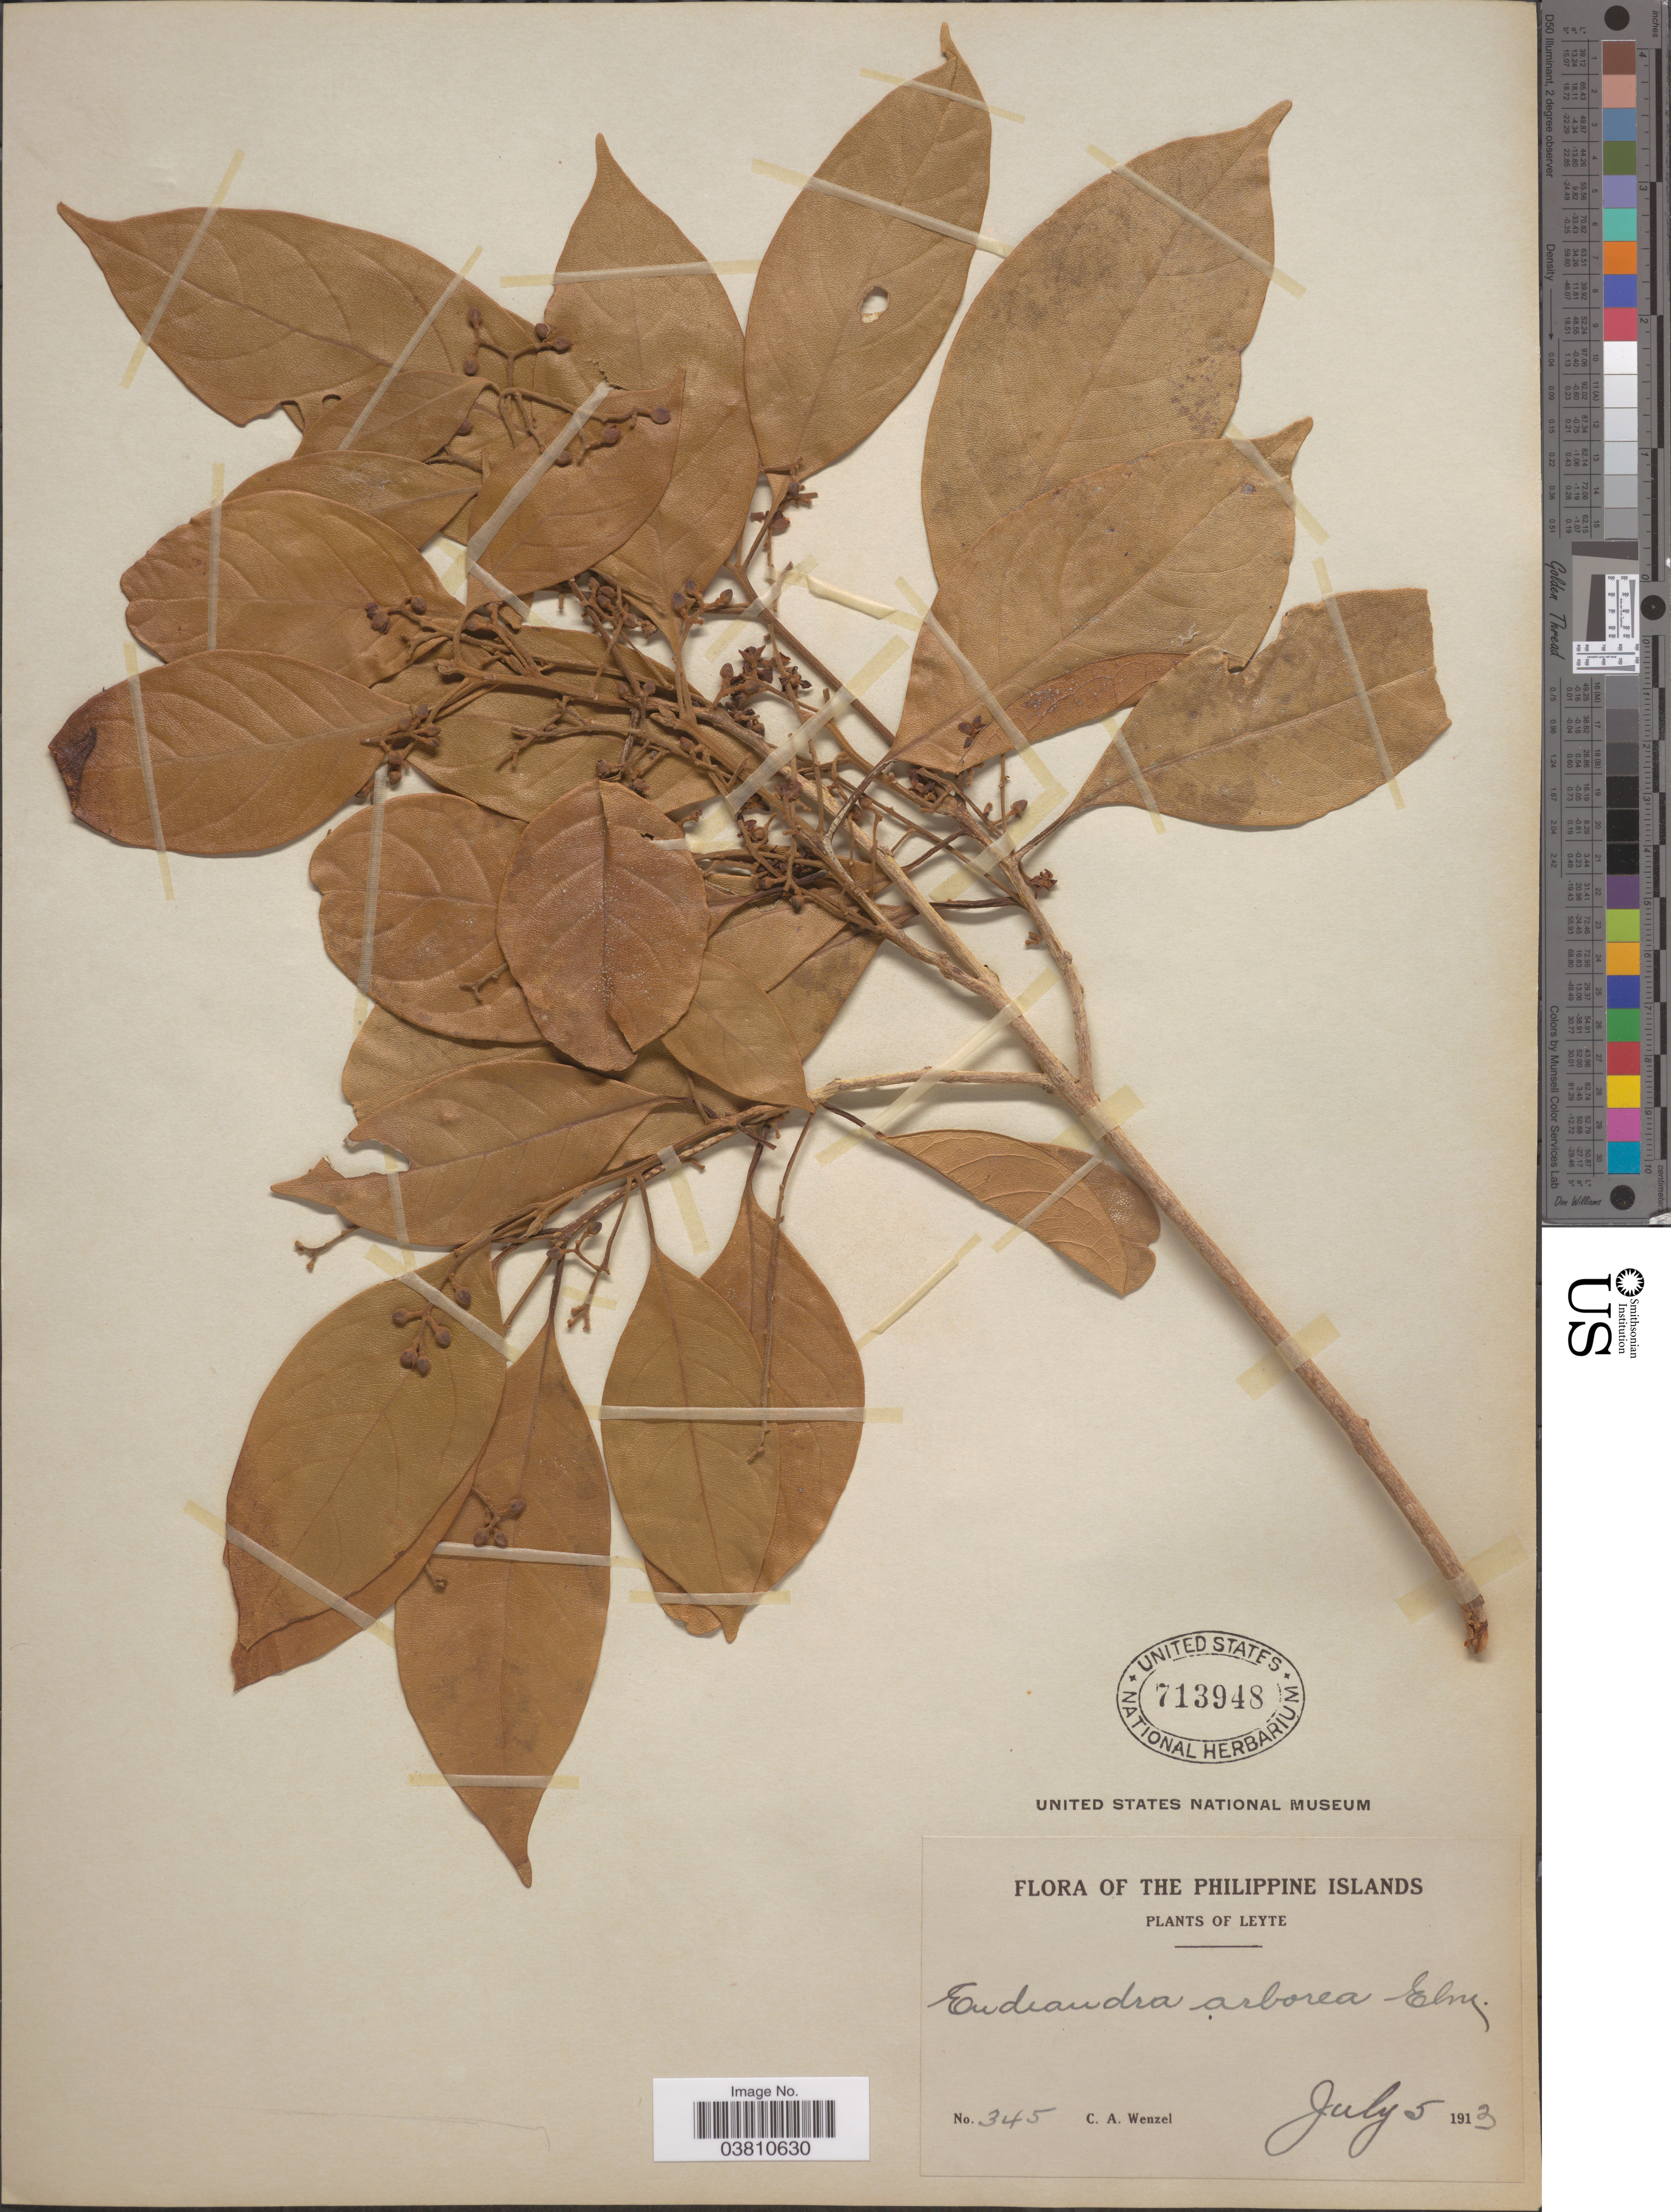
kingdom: Plantae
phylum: Tracheophyta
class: Magnoliopsida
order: Laurales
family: Lauraceae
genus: Endiandra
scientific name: Endiandra coriacea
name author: Merr.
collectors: C. Wenzel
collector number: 345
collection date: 1913-07-05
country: Philippines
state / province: Eastern Visayas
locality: Leyte.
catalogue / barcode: US 713948